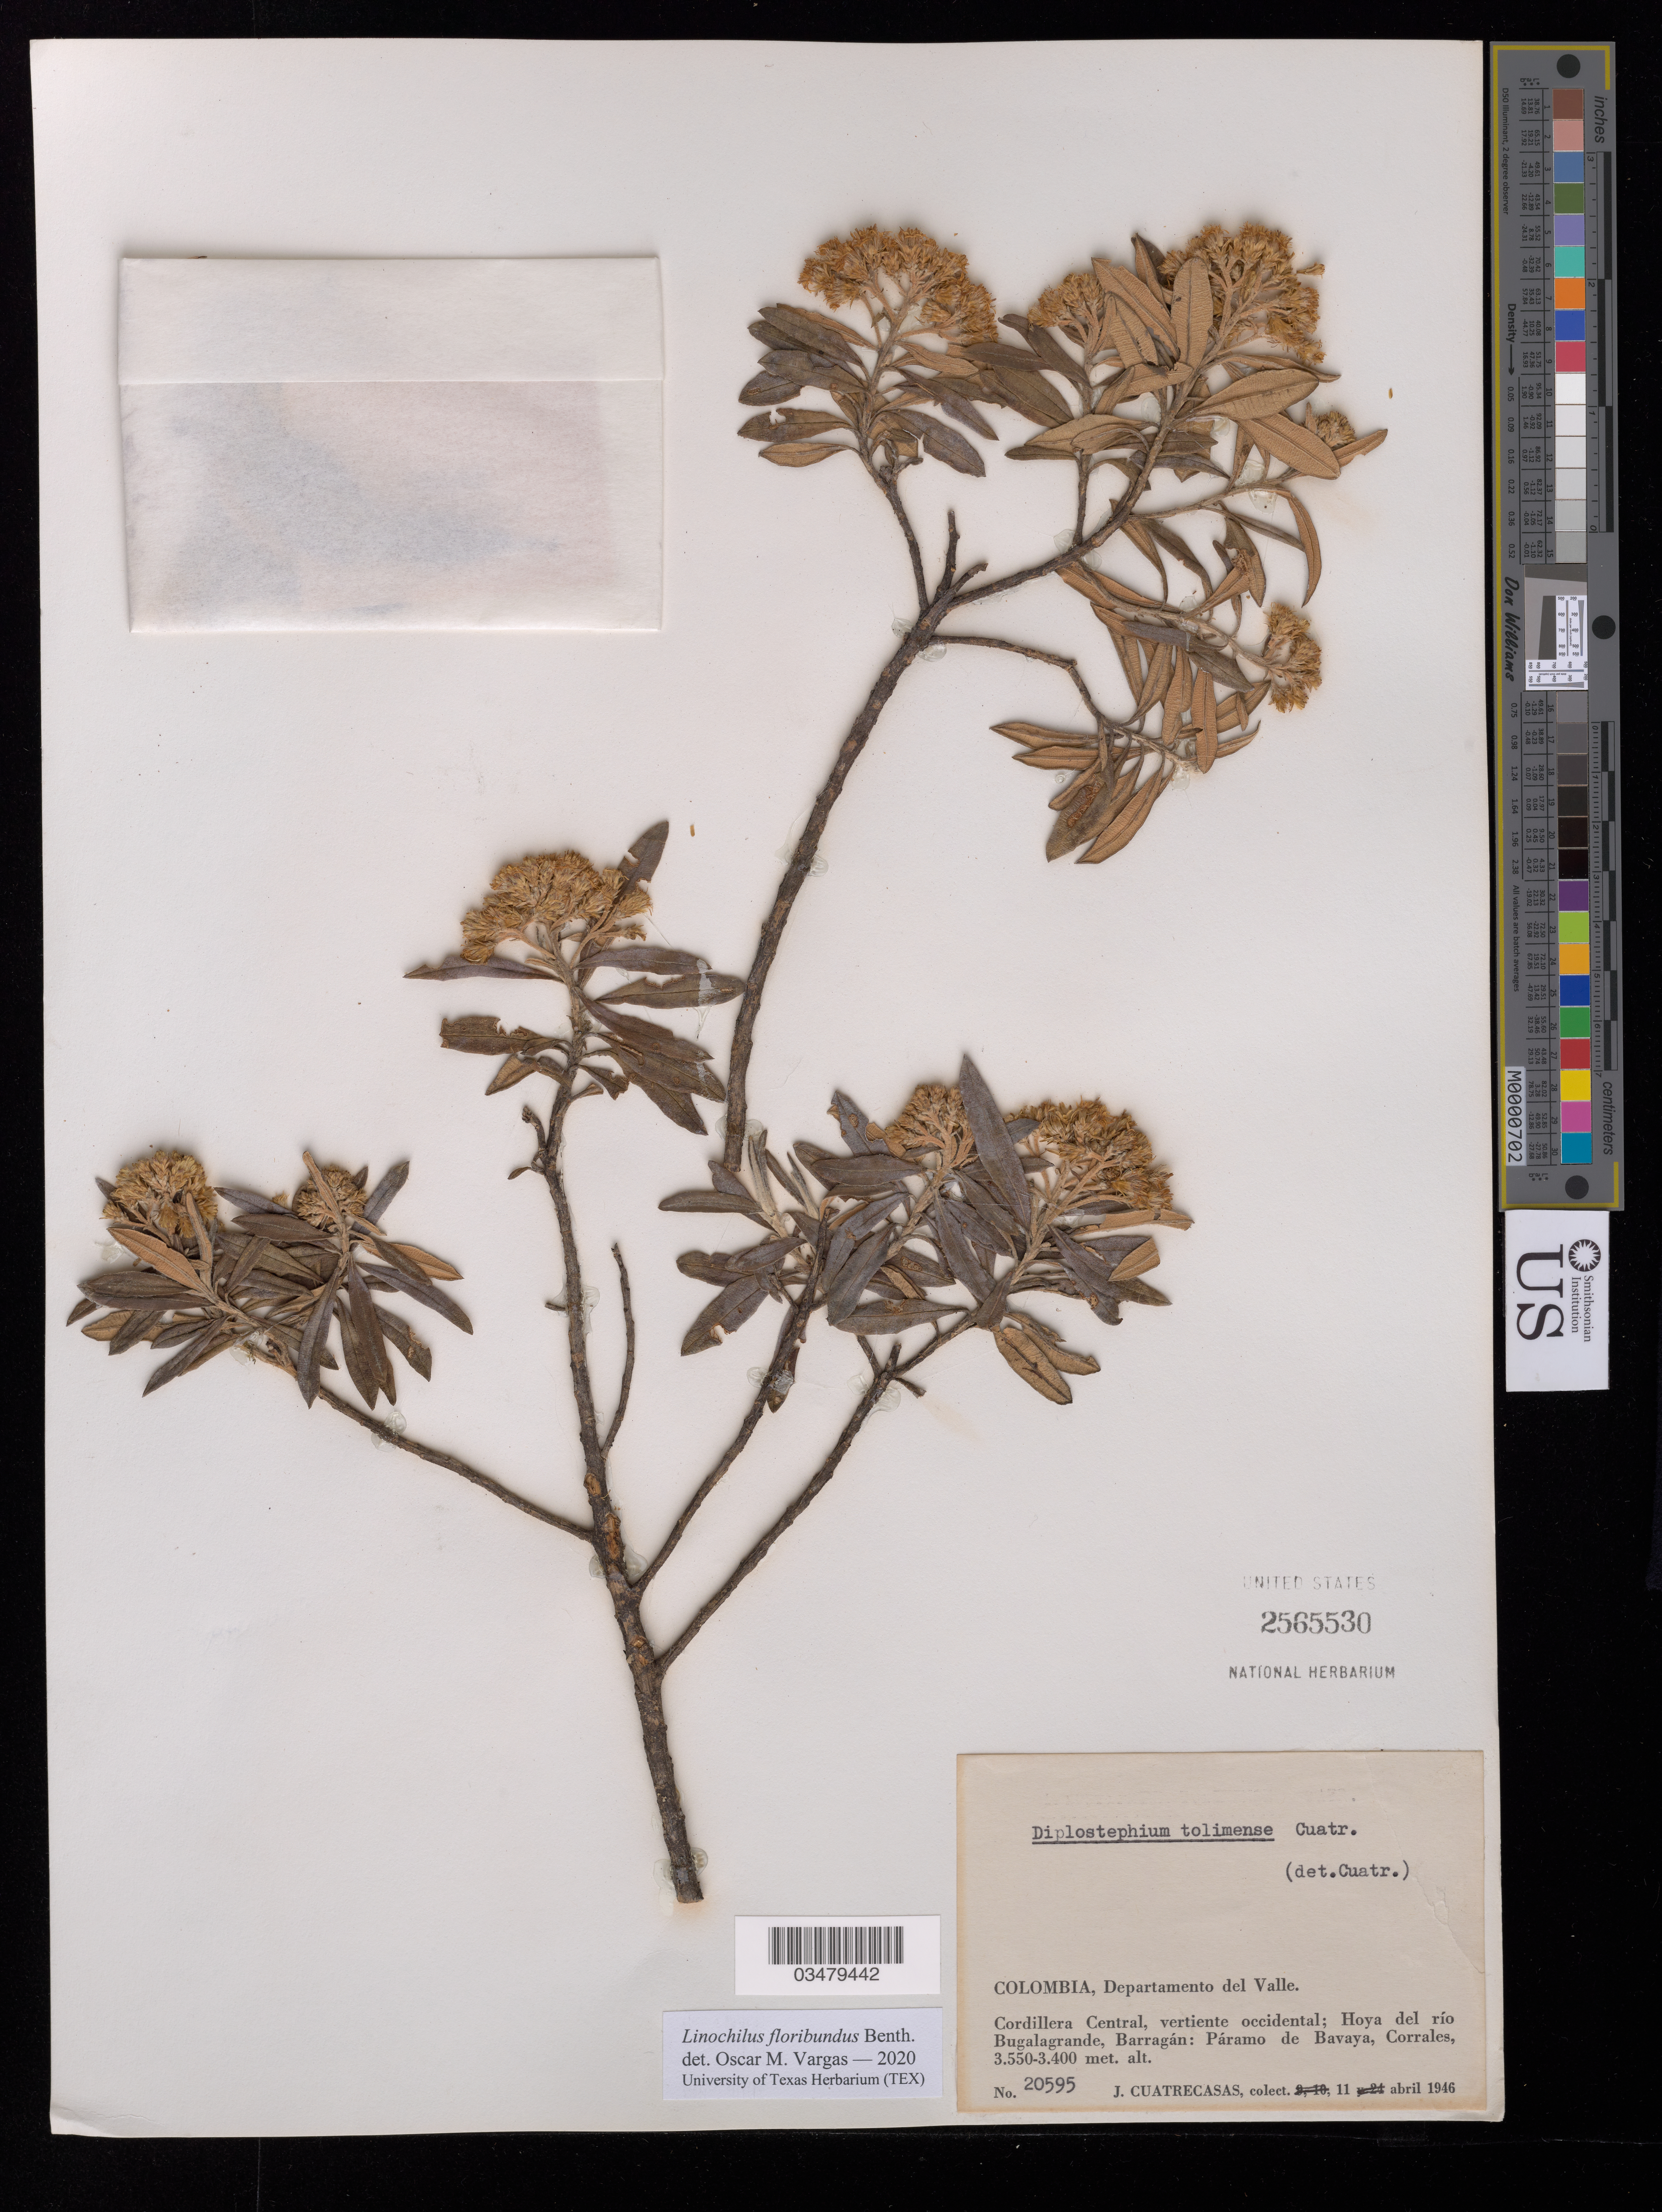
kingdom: Plantae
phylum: Tracheophyta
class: Magnoliopsida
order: Asterales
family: Asteraceae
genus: Linochilus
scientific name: Linochilus floribundus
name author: Benth.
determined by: Vargas, Oscar M.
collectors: J. Cuatrecasas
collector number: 20595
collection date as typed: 11 Apr 1946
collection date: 1946-04-11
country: Colombia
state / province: Valle del Cauca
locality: Departamento del Valle, Cordillera Central, vertiente occidental; Hoya del río Bugalagrande, Barragán: Páramo de Bavaya, Corrales.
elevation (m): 3550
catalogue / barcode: US 2565530